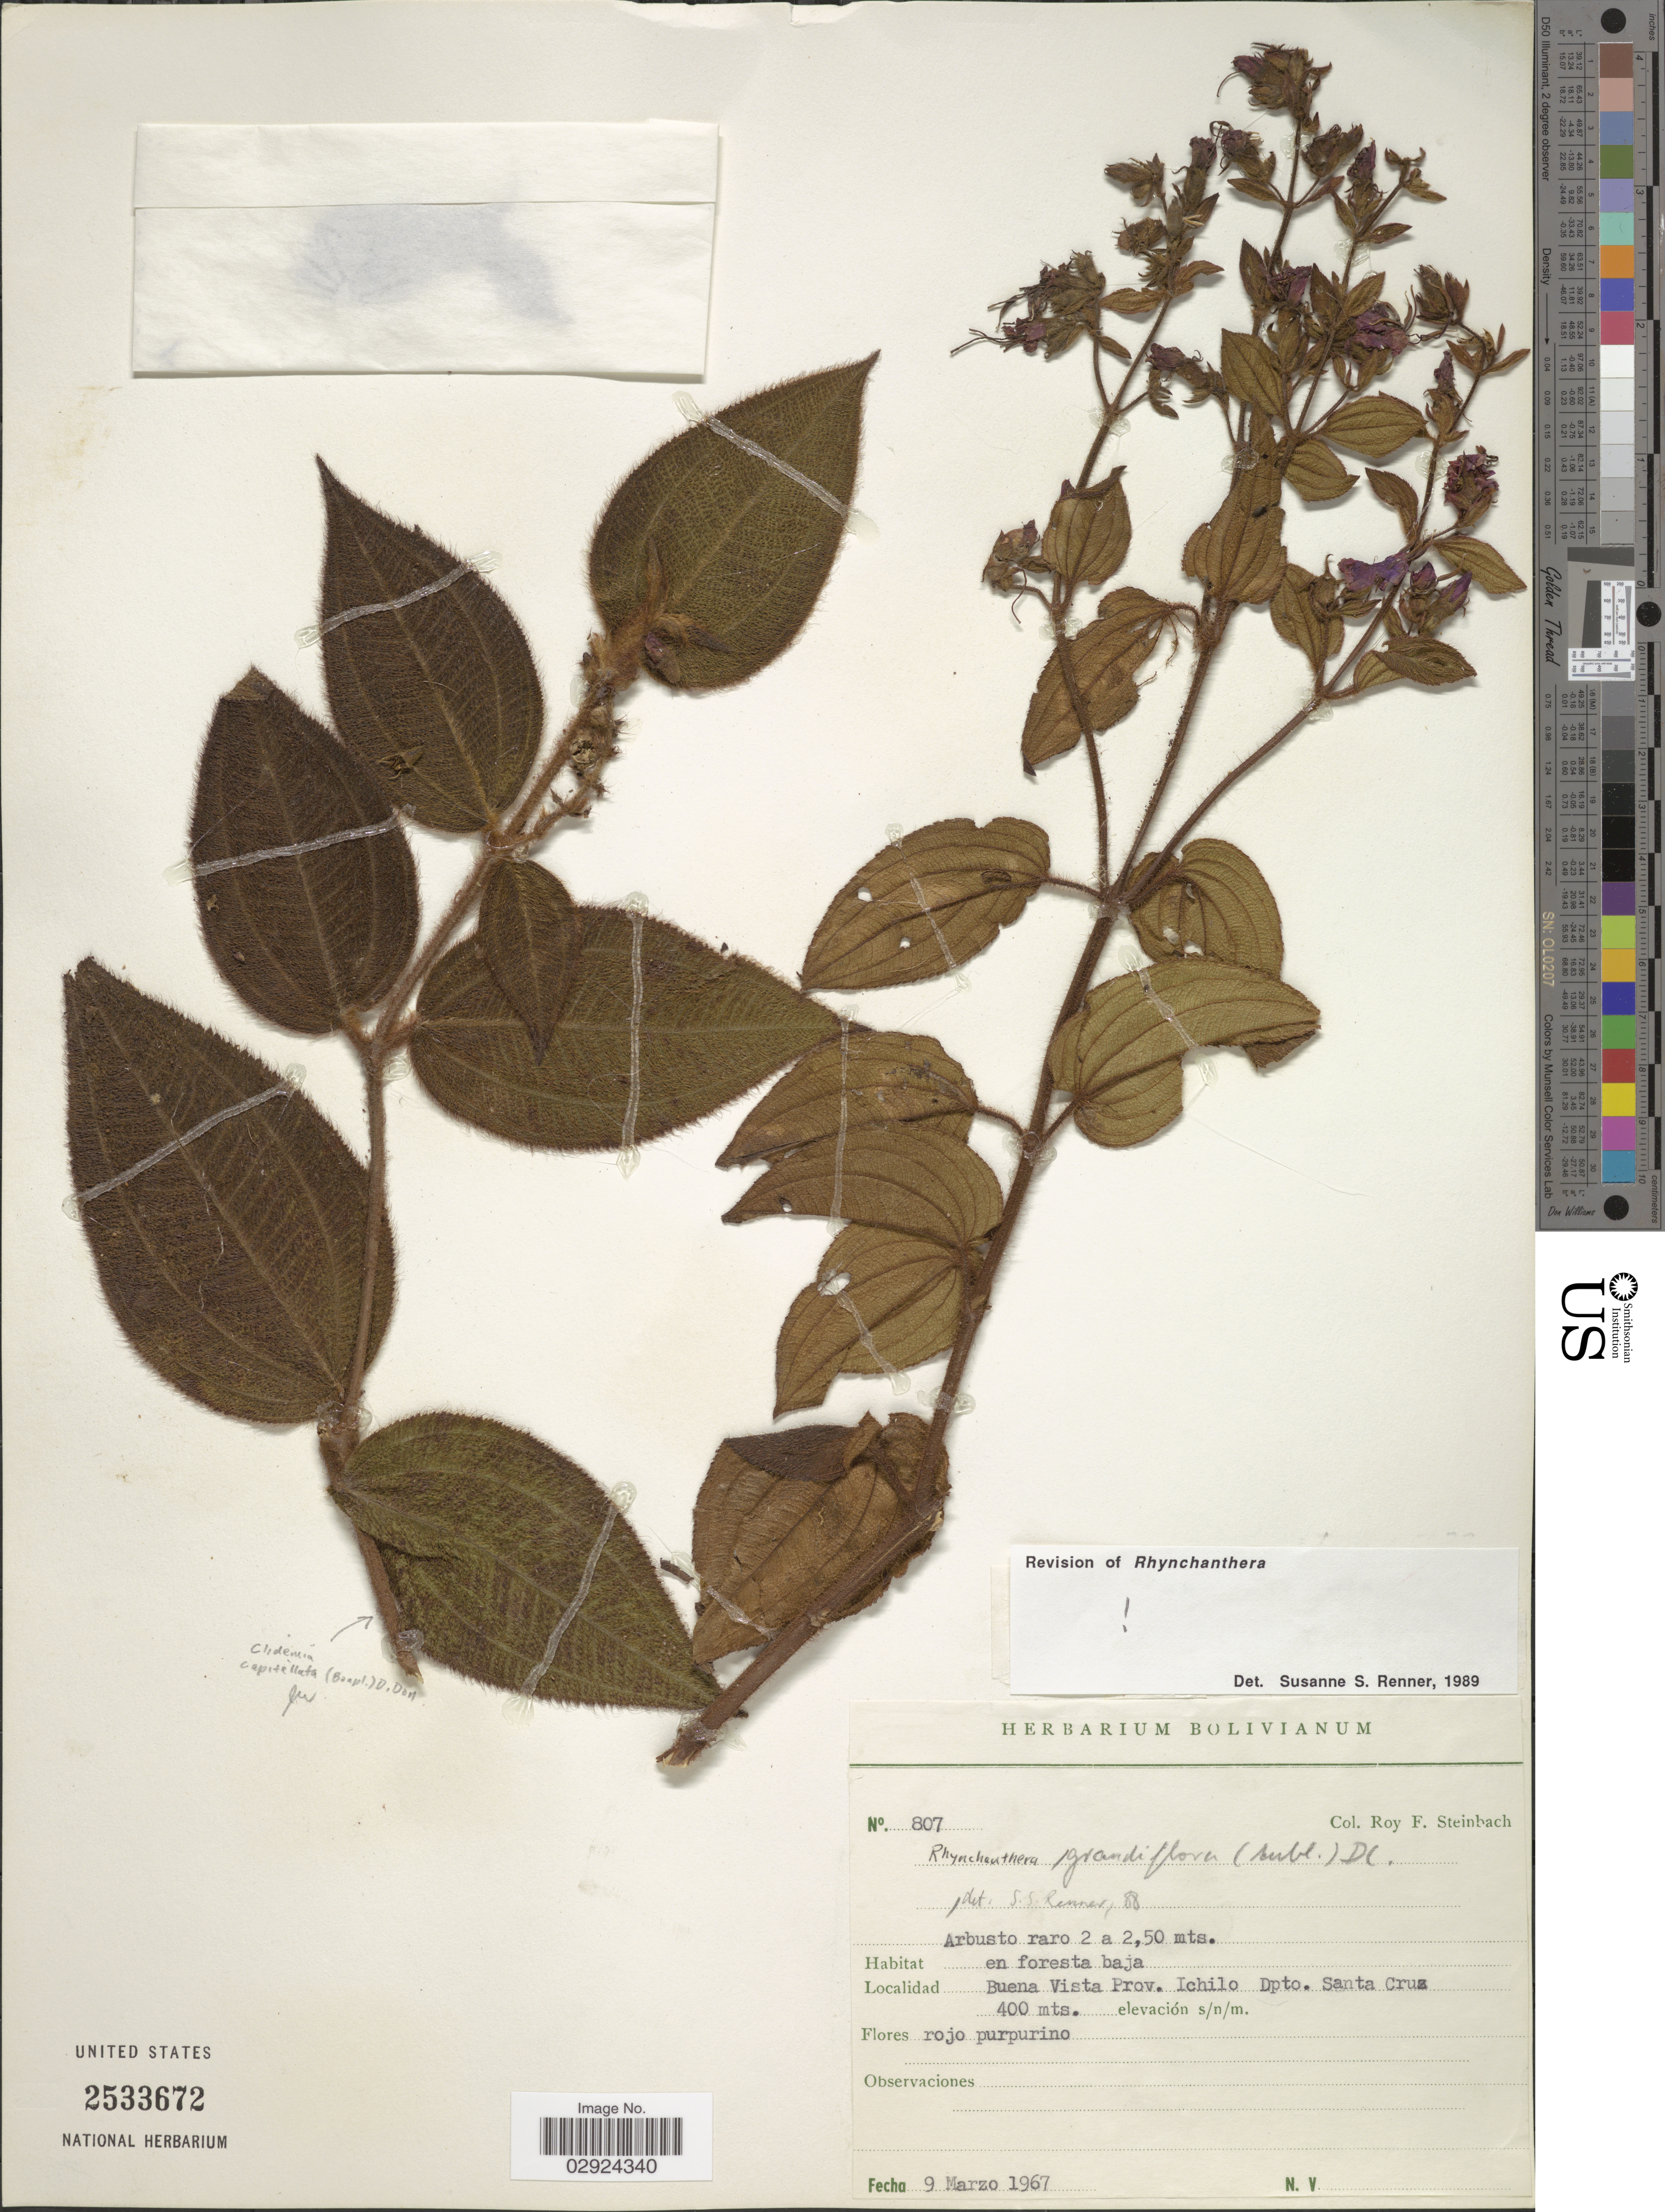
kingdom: Plantae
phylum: Tracheophyta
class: Magnoliopsida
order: Myrtales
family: Melastomataceae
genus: Rhynchanthera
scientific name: Rhynchanthera grandiflora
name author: (Aubl.) DC.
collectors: R. F. Steinbach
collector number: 807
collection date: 1967-03-09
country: Bolivia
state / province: Santa Cruz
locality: Buena Vista Prov. Ichilo, Dpto. Santa Cruz.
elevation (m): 400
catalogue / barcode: US 2533672